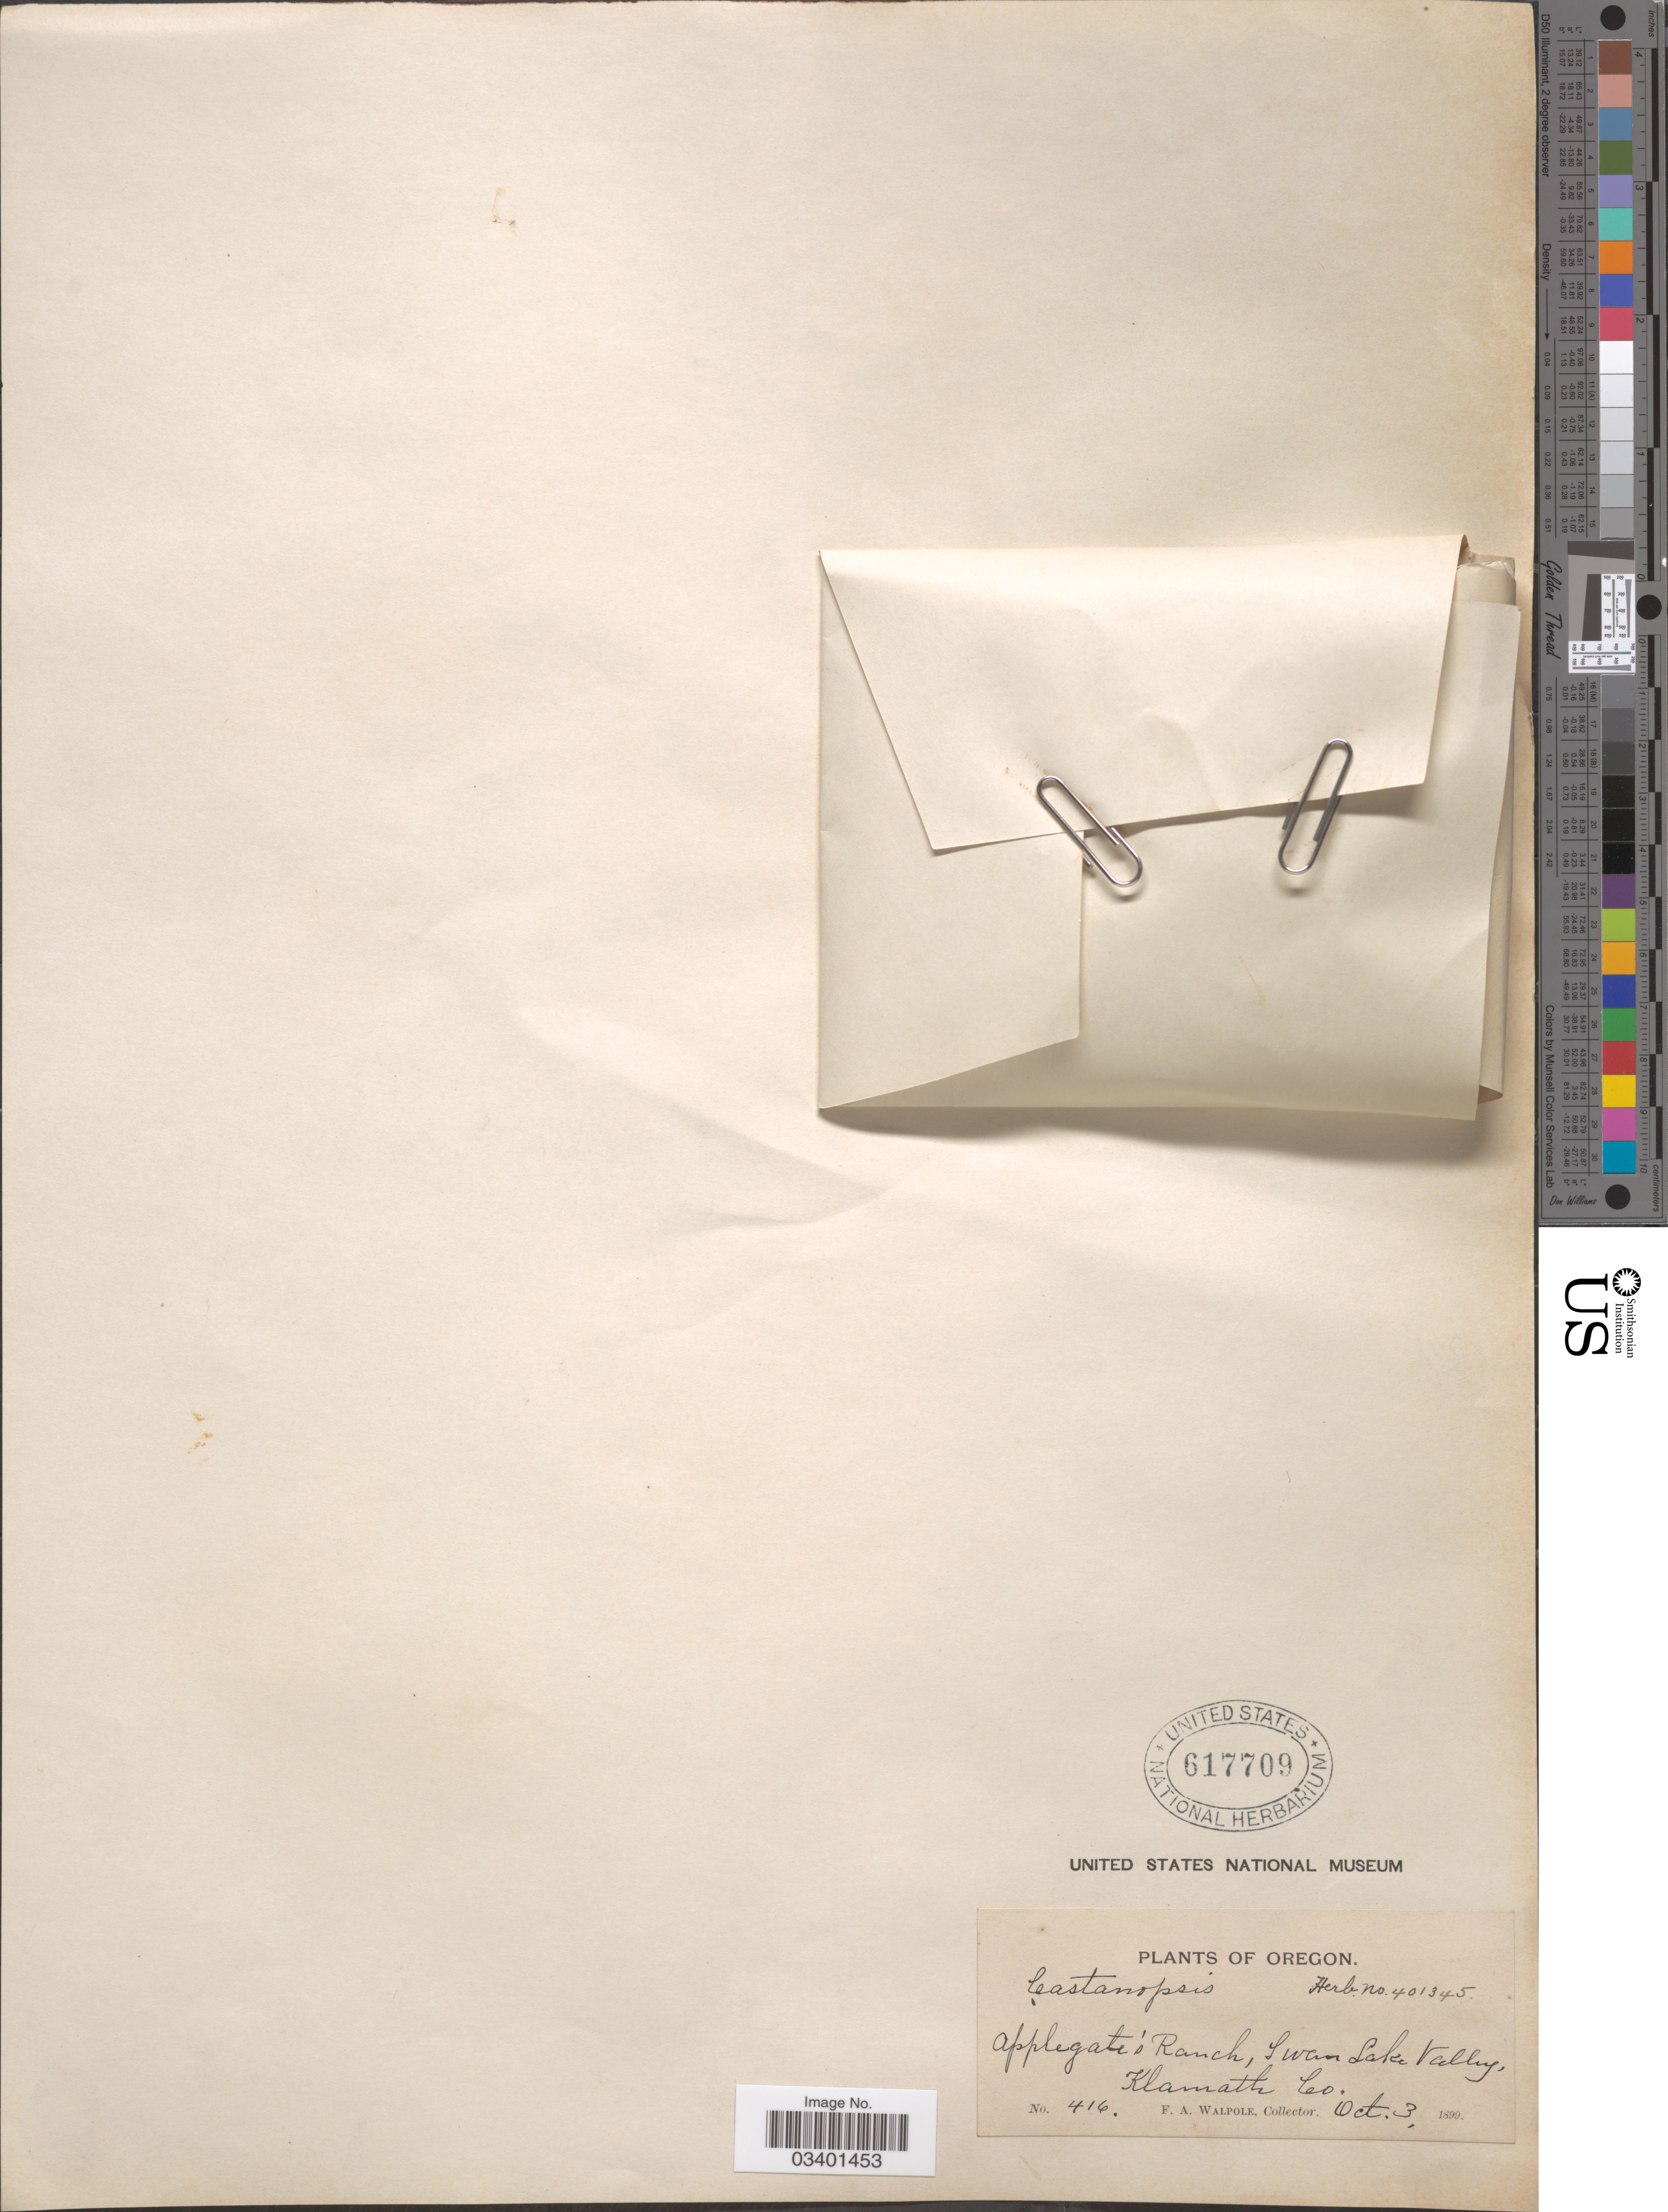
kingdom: Plantae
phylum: Tracheophyta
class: Magnoliopsida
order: Fagales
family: Fagaceae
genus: Chrysolepis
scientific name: Chrysolepis chrysophylla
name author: (Douglas ex Hook.) Hjelmq.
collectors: F. Walpole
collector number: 416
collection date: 1899-10-03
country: United States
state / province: Oregon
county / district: Klamath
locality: Applegate's Ranch, Swan Lake Valley, Klamath Co.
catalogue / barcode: US 617709